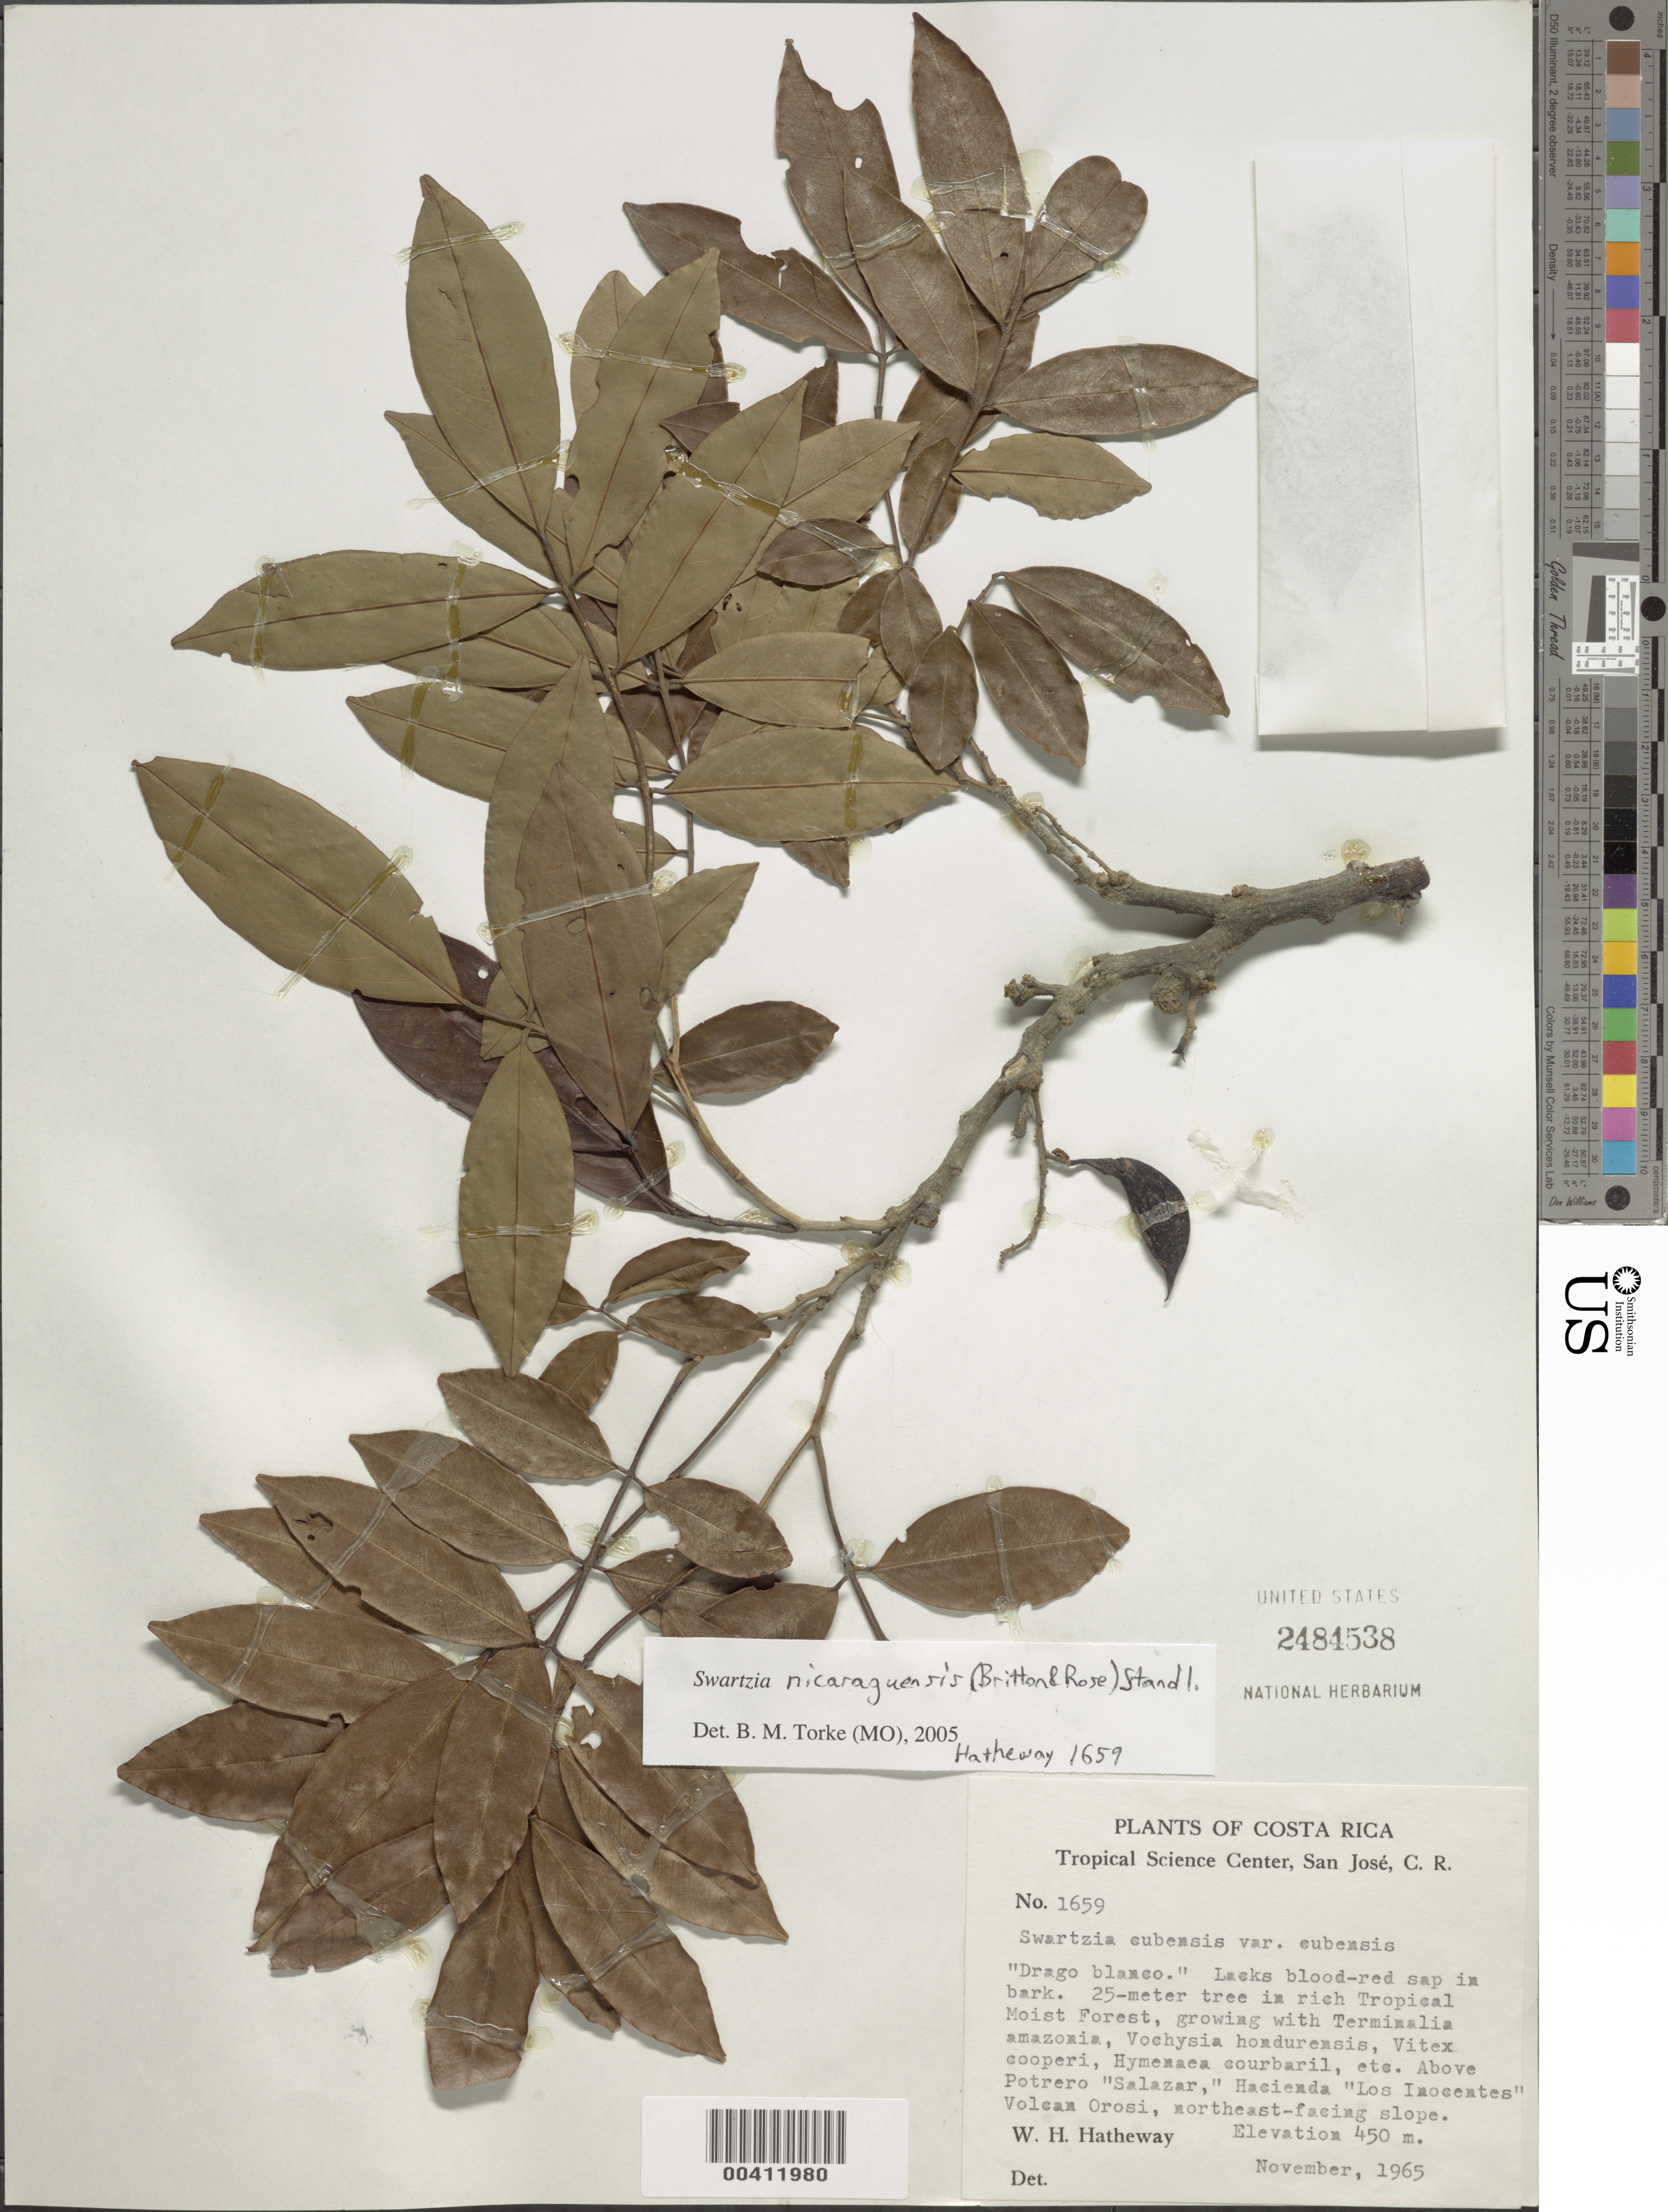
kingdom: Plantae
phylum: Tracheophyta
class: Magnoliopsida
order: Fabales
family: Fabaceae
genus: Swartzia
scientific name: Swartzia nicaraguensis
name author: (Britton & Rose) Standl.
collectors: W. H. Hatheway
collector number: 1659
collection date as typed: Nov 1965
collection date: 1965-11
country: Costa Rica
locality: Above Potrero "Salazar", Hacienda "Los Inocentes", Volcan Orosi, NE slope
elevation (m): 450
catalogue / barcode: US 2484538